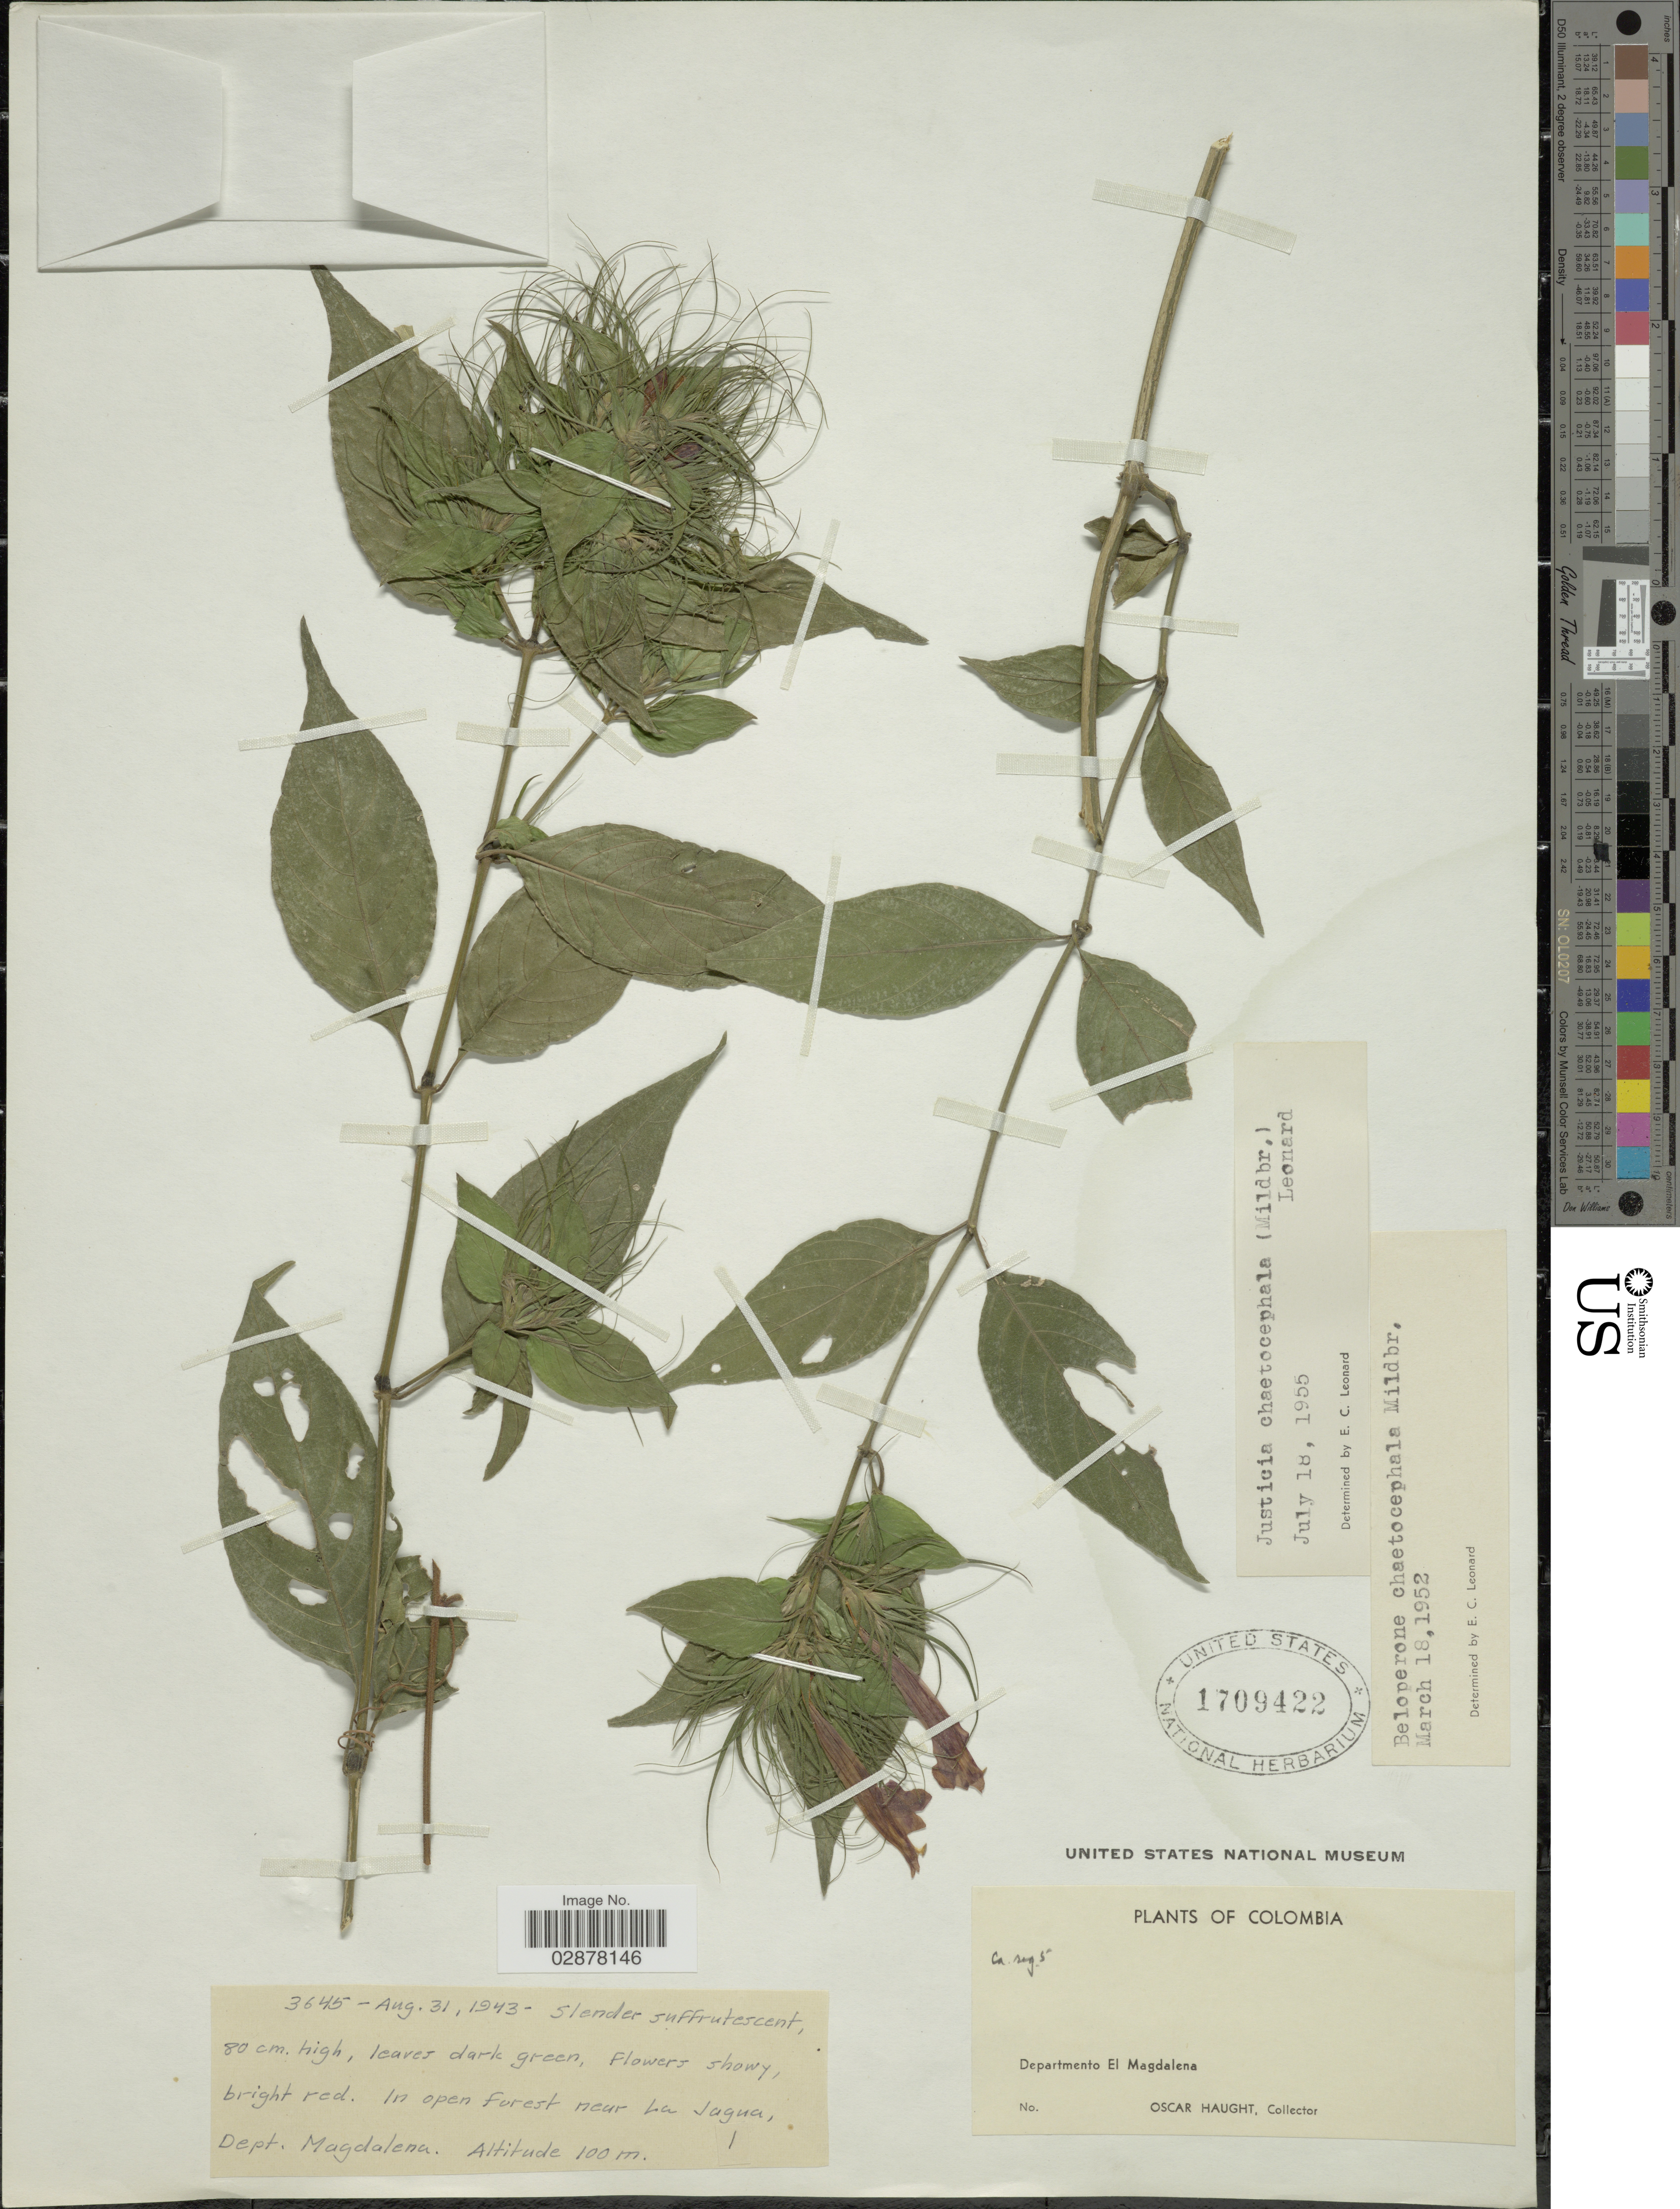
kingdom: Plantae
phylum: Tracheophyta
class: Magnoliopsida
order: Lamiales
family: Acanthaceae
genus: Justicia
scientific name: Justicia chaetocephala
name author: (Mildbr.) Leonard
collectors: O. Haught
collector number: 3645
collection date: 1943-08-31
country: Colombia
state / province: Magdalena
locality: In open forest near La Jagua, Dept. Magdalena.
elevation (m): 100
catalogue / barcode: US 1709422